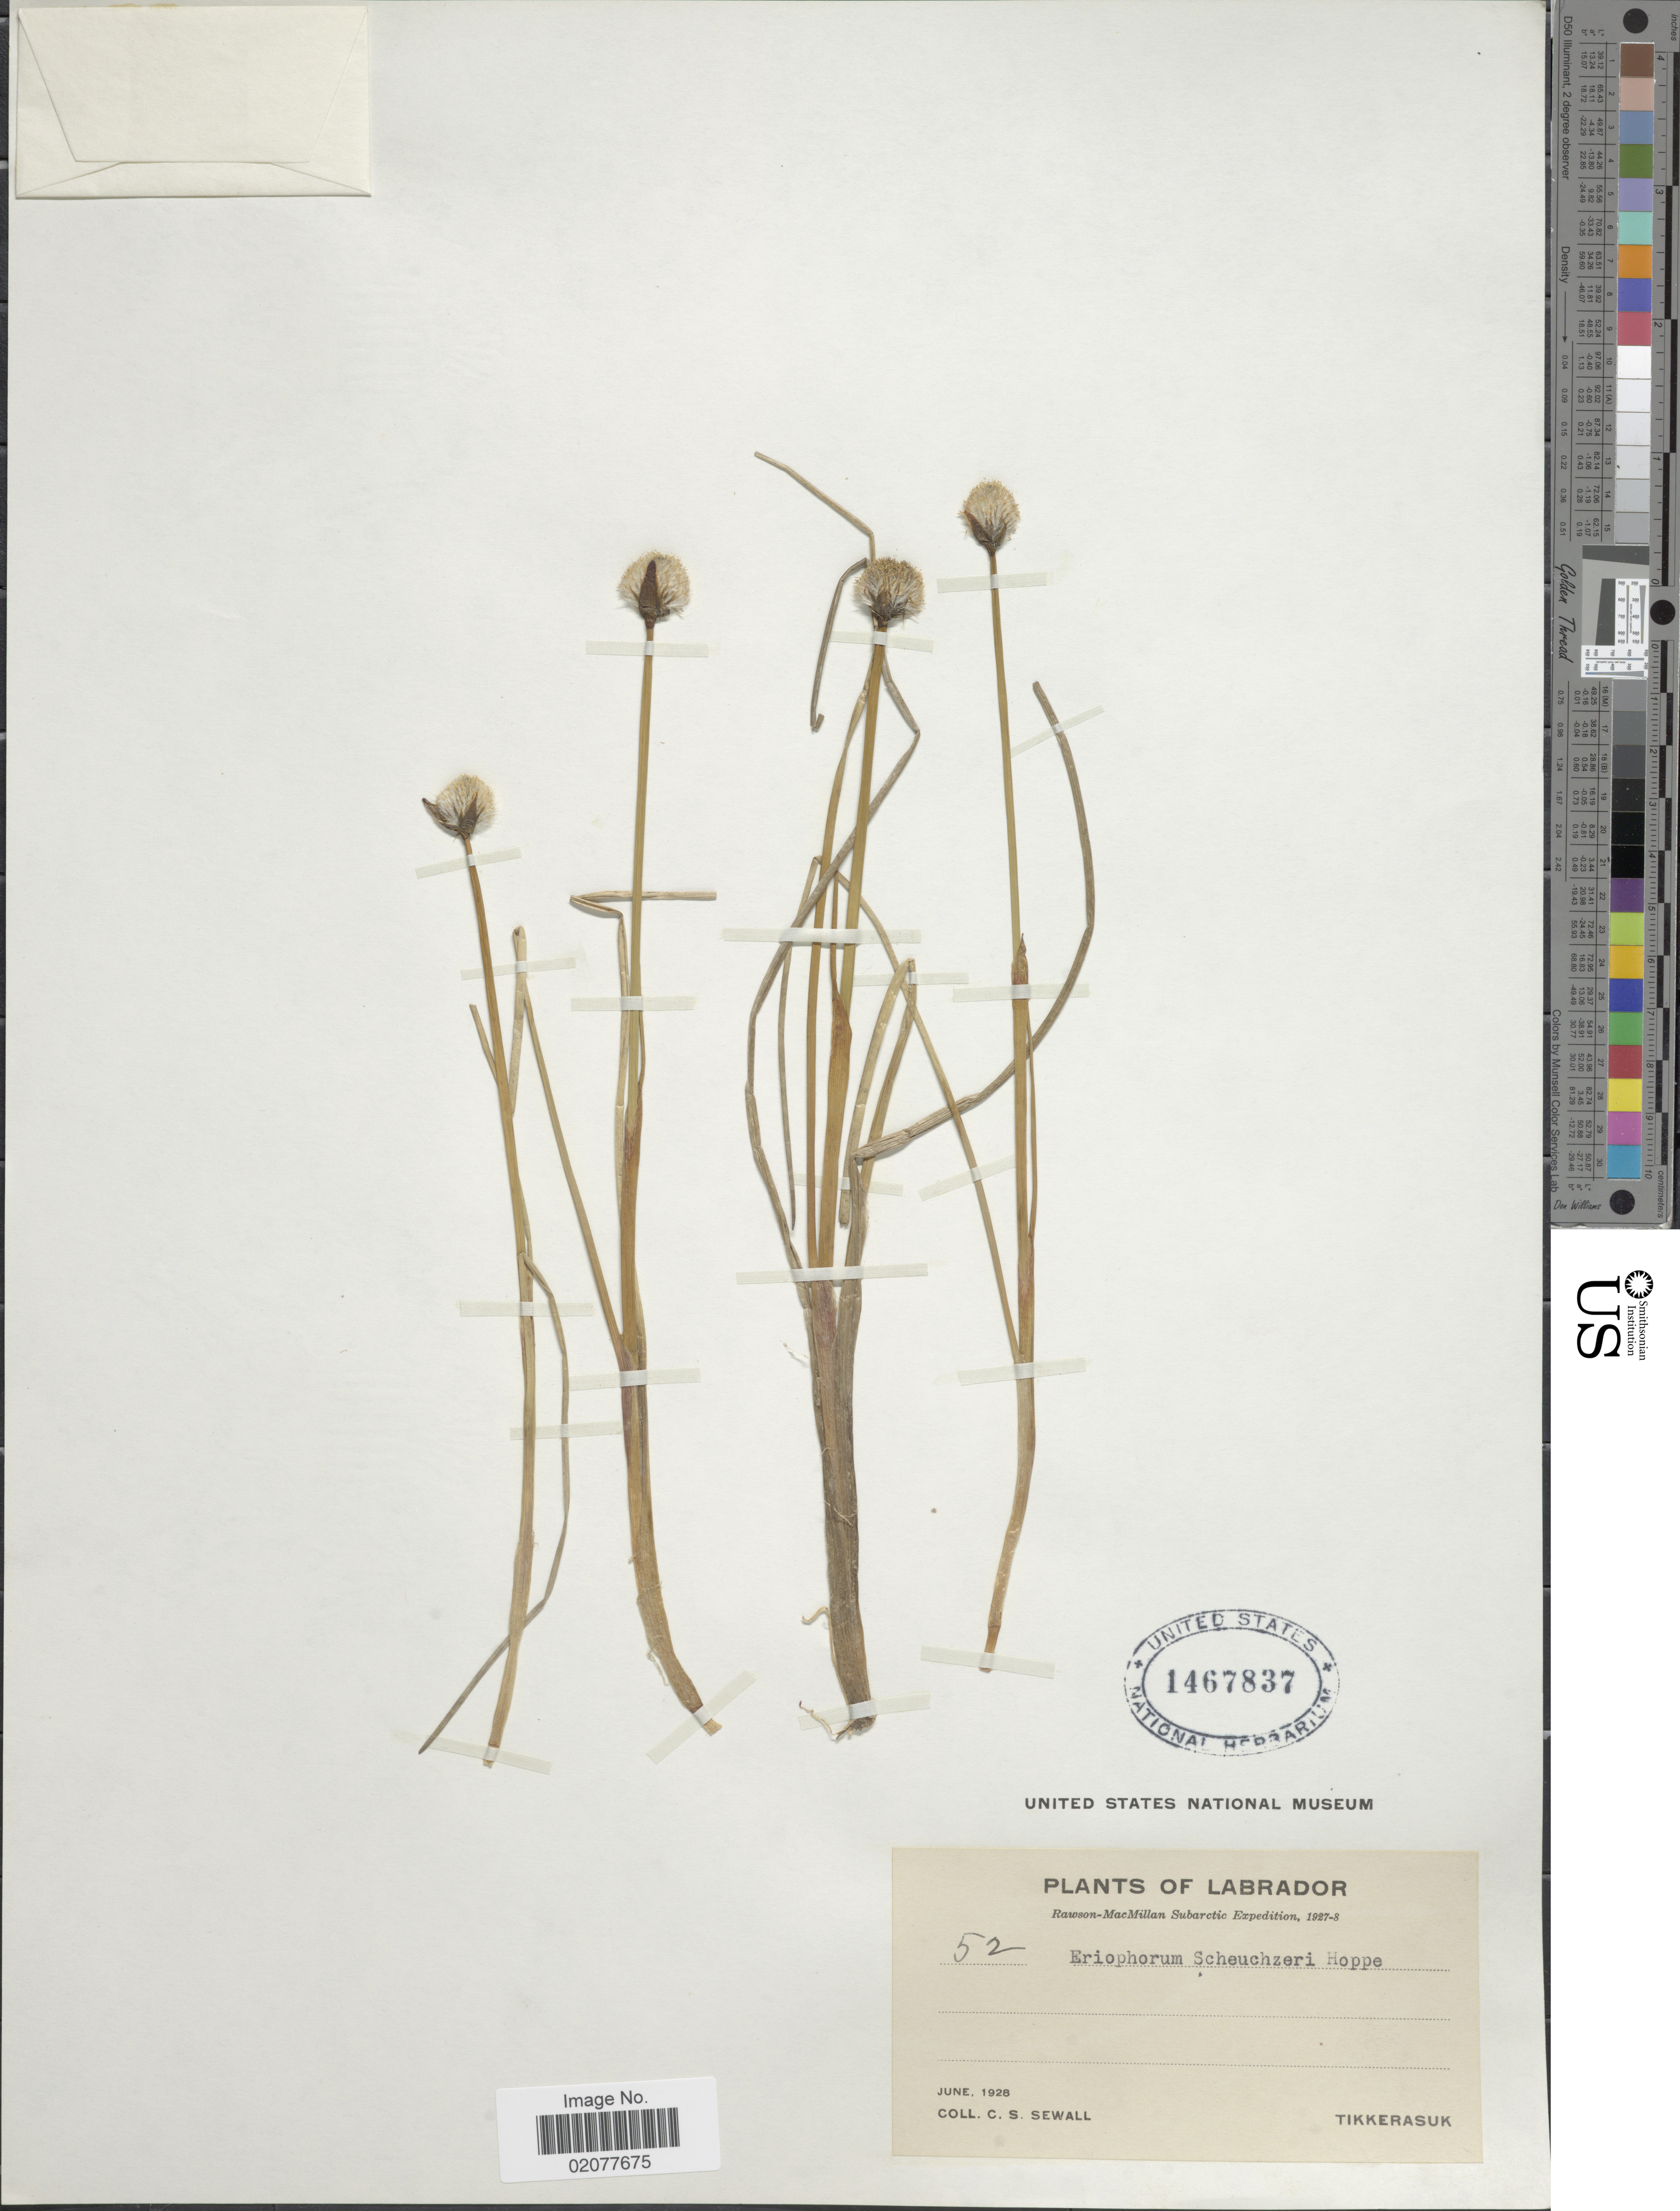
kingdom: Plantae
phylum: Tracheophyta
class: Liliopsida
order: Poales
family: Cyperaceae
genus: Eriophorum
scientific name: Eriophorum scheuchzeri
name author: Hoppe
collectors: C. Sewall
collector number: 52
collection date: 1928-06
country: Canada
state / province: Newfoundland and Labrador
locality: Labrador. Tikkerasuk.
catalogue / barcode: US 1467837